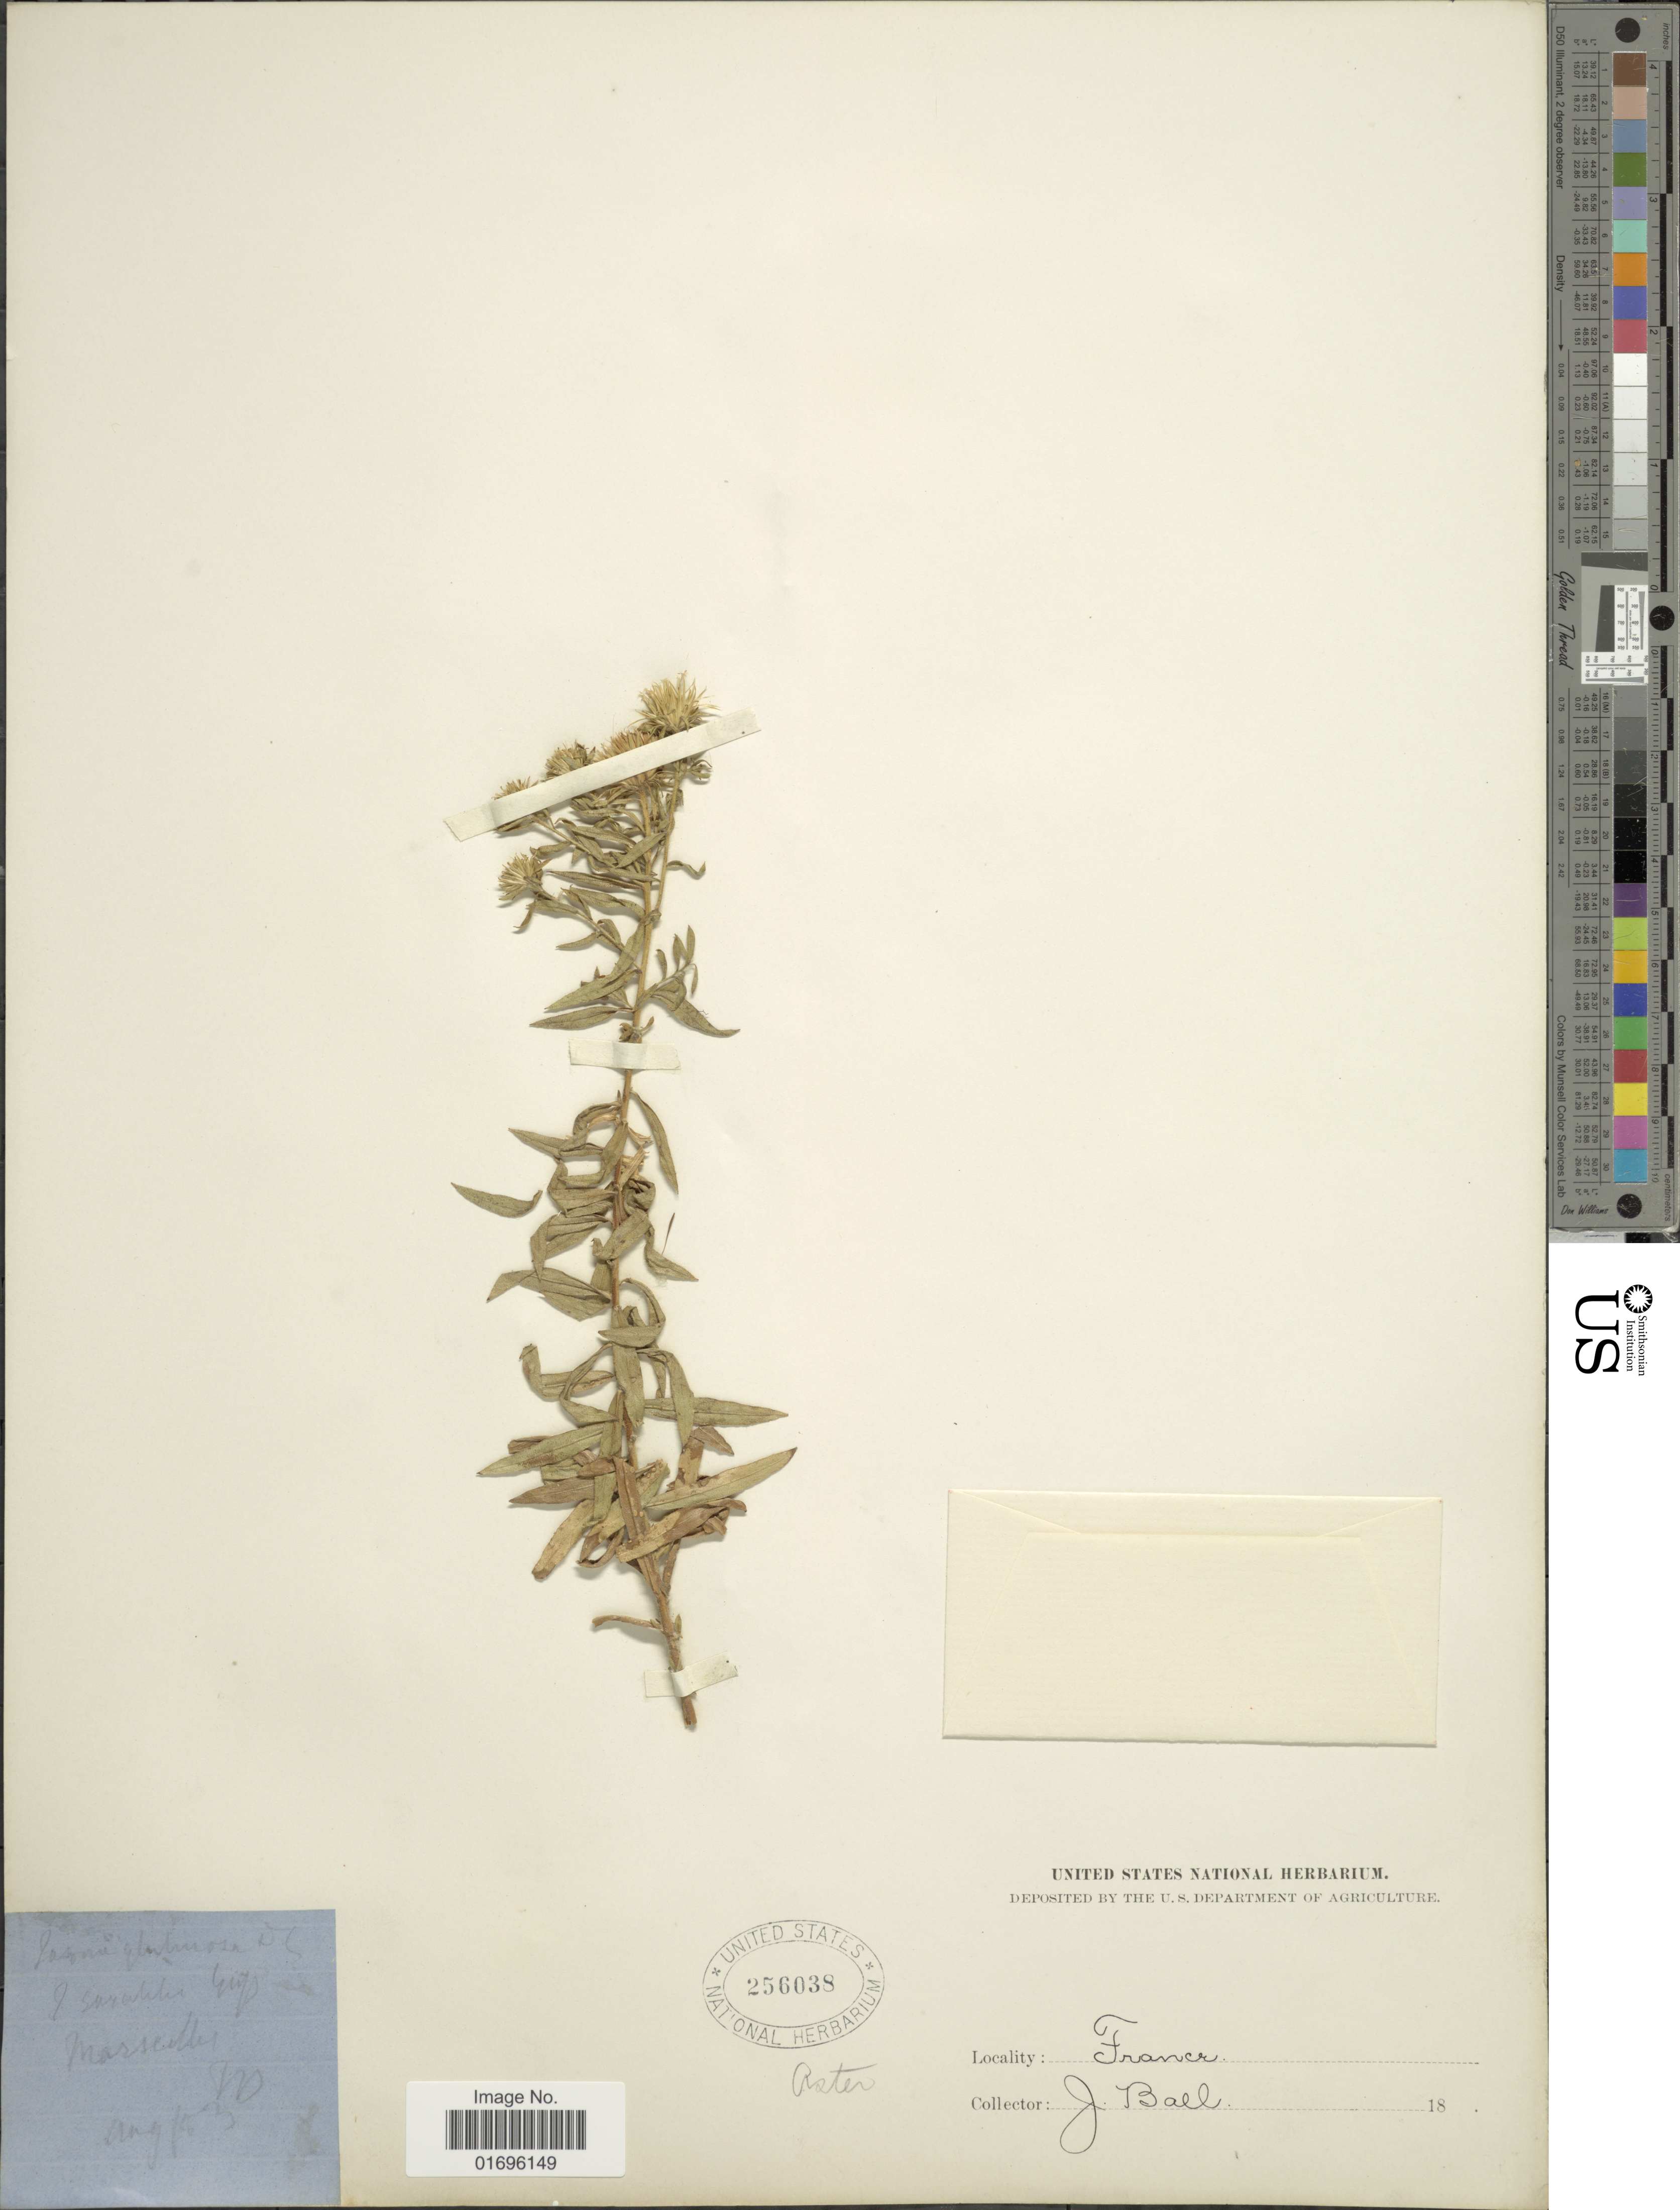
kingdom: Plantae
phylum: Tracheophyta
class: Magnoliopsida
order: Asterales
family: Asteraceae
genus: Aster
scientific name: Aster sp.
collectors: J. Ball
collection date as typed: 18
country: France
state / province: Provence-Alpes-Côte d'Azur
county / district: Bouches-du-Rhône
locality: Marseille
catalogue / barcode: US 256038